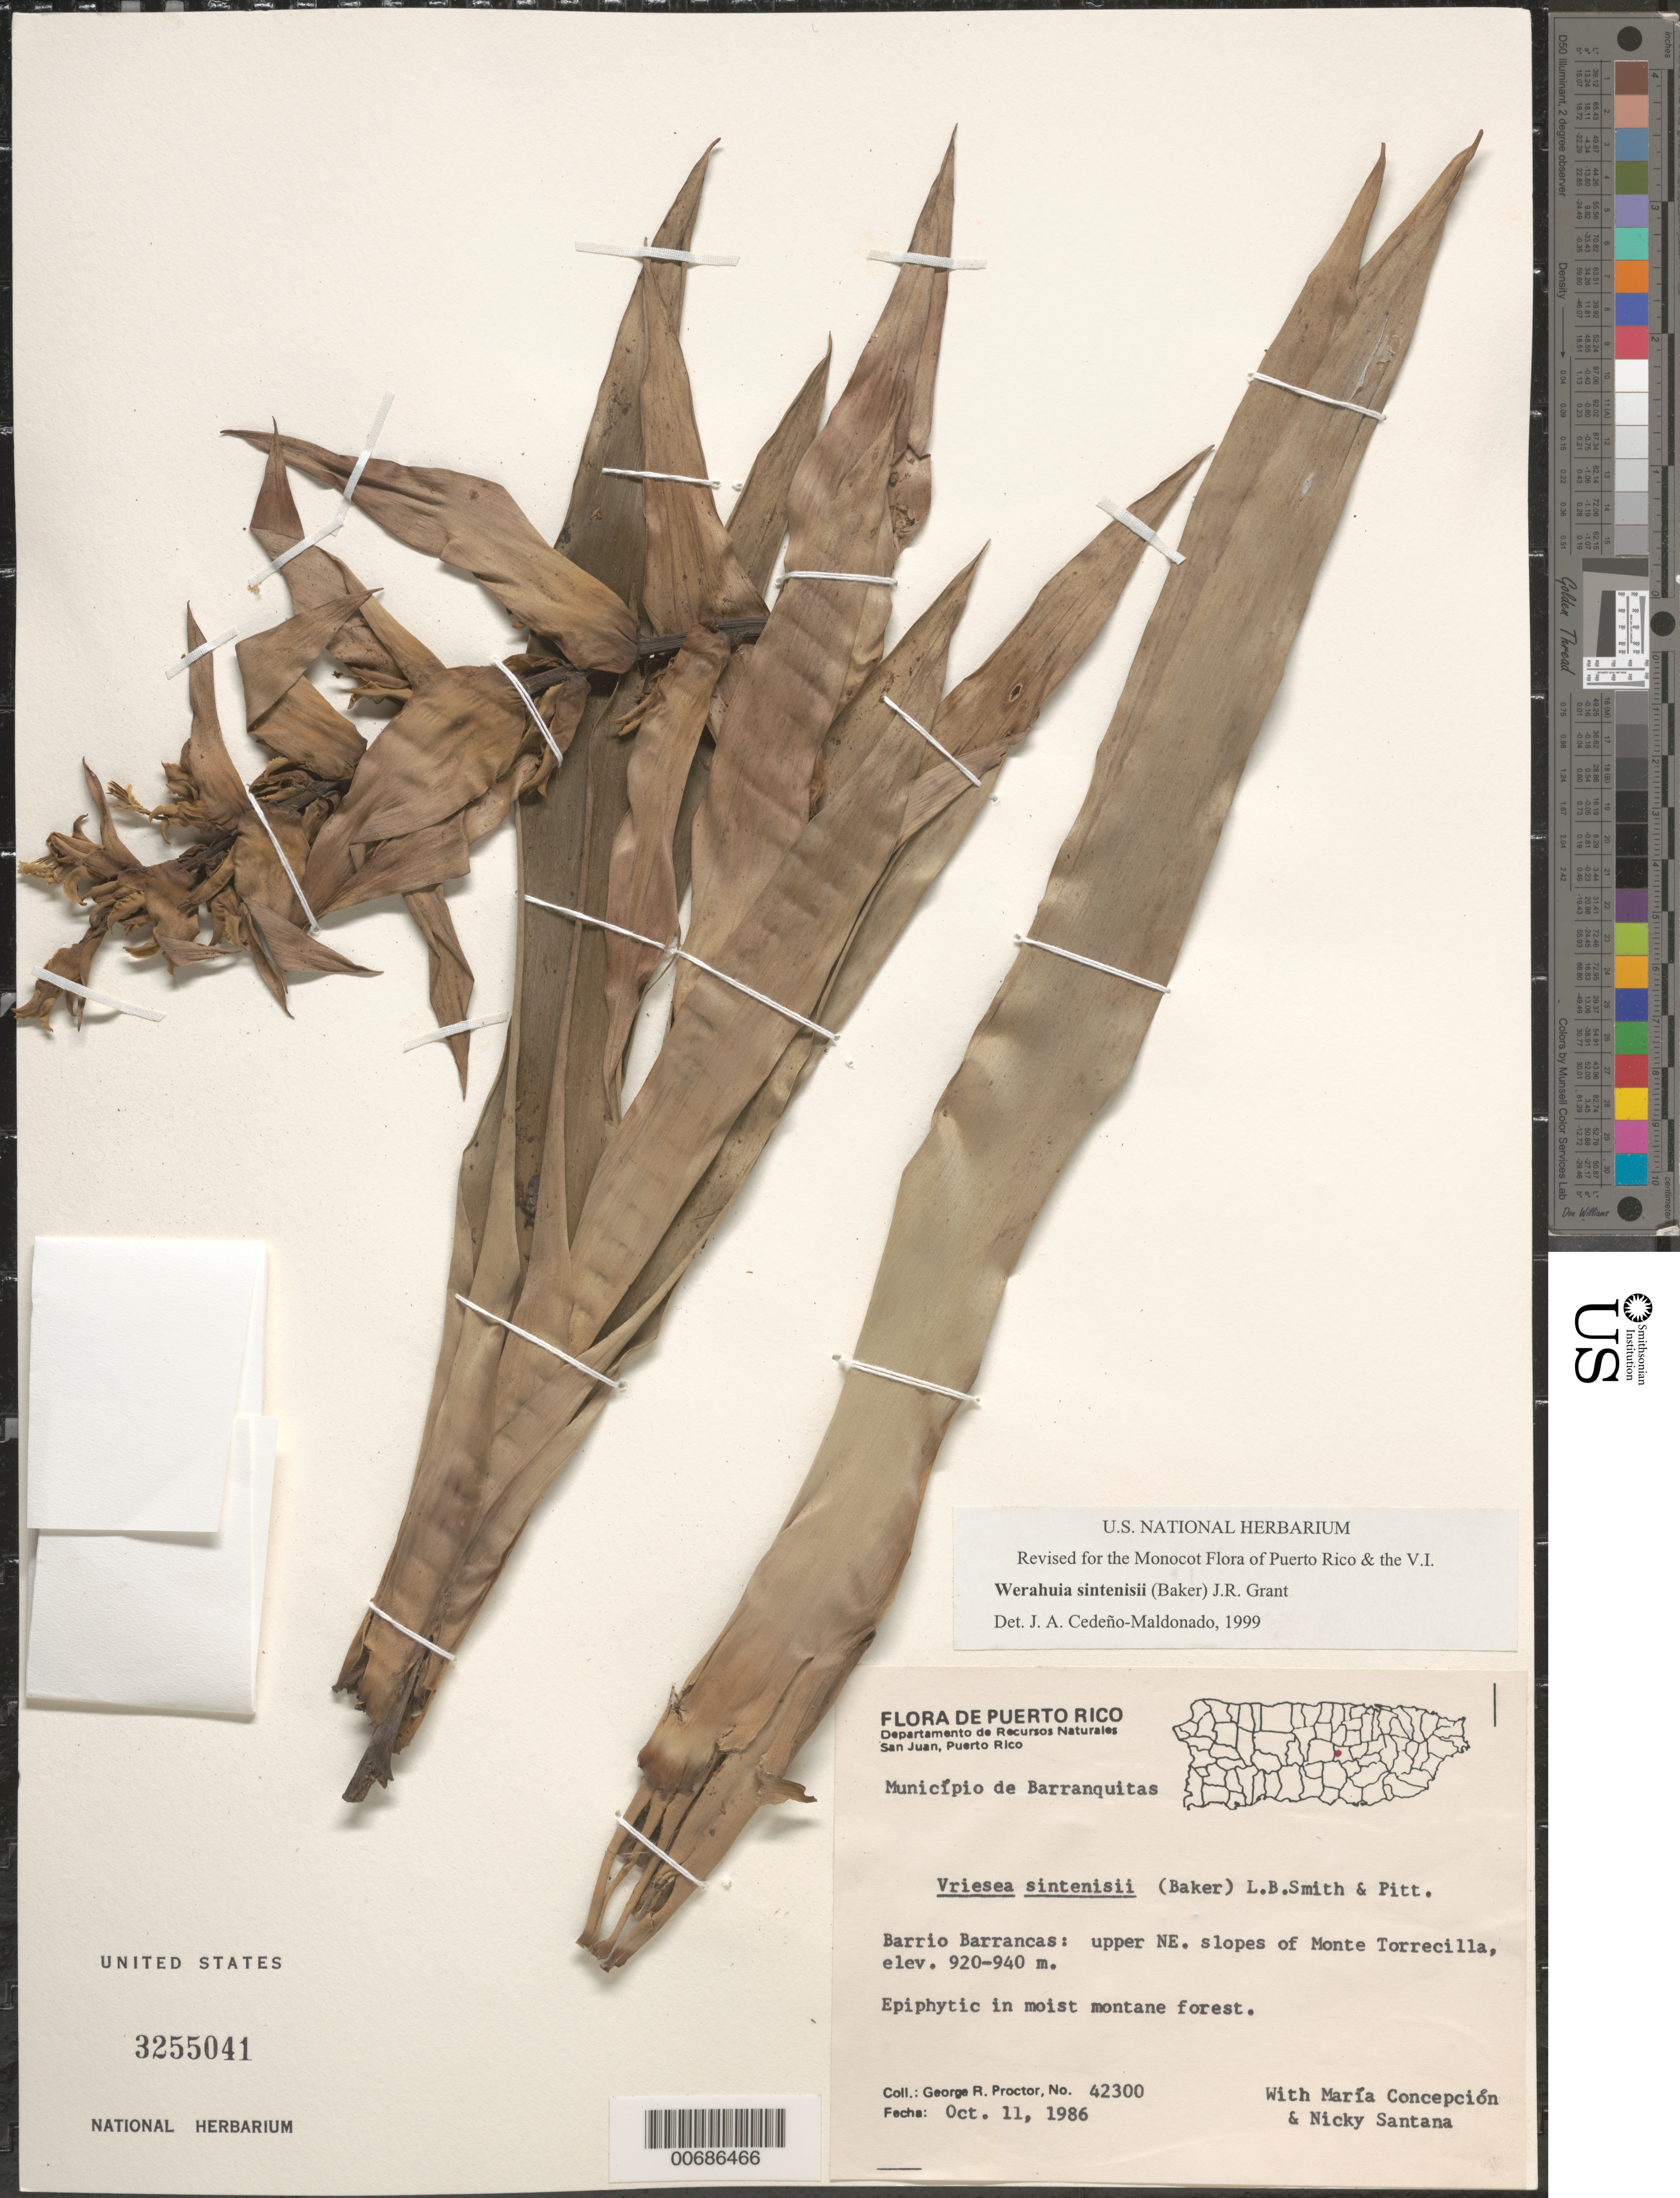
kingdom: Plantae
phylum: Tracheophyta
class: Liliopsida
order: Poales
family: Bromeliaceae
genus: Werauhia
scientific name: Werauhia sintenisii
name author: (Baker) J.R. Grant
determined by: Cedeño-Maldonado, J. A.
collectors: G. R. Proctor, M. Concepción & N. Santana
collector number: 42300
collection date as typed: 11 Oct 1986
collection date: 1986-10-11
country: Puerto Rico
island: Greater Antilles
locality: Município de Barranquitas; Barrio Barrancas: upper NE slopes of Monte Torrecilla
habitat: moist montane forest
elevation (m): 920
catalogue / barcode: US 3255041